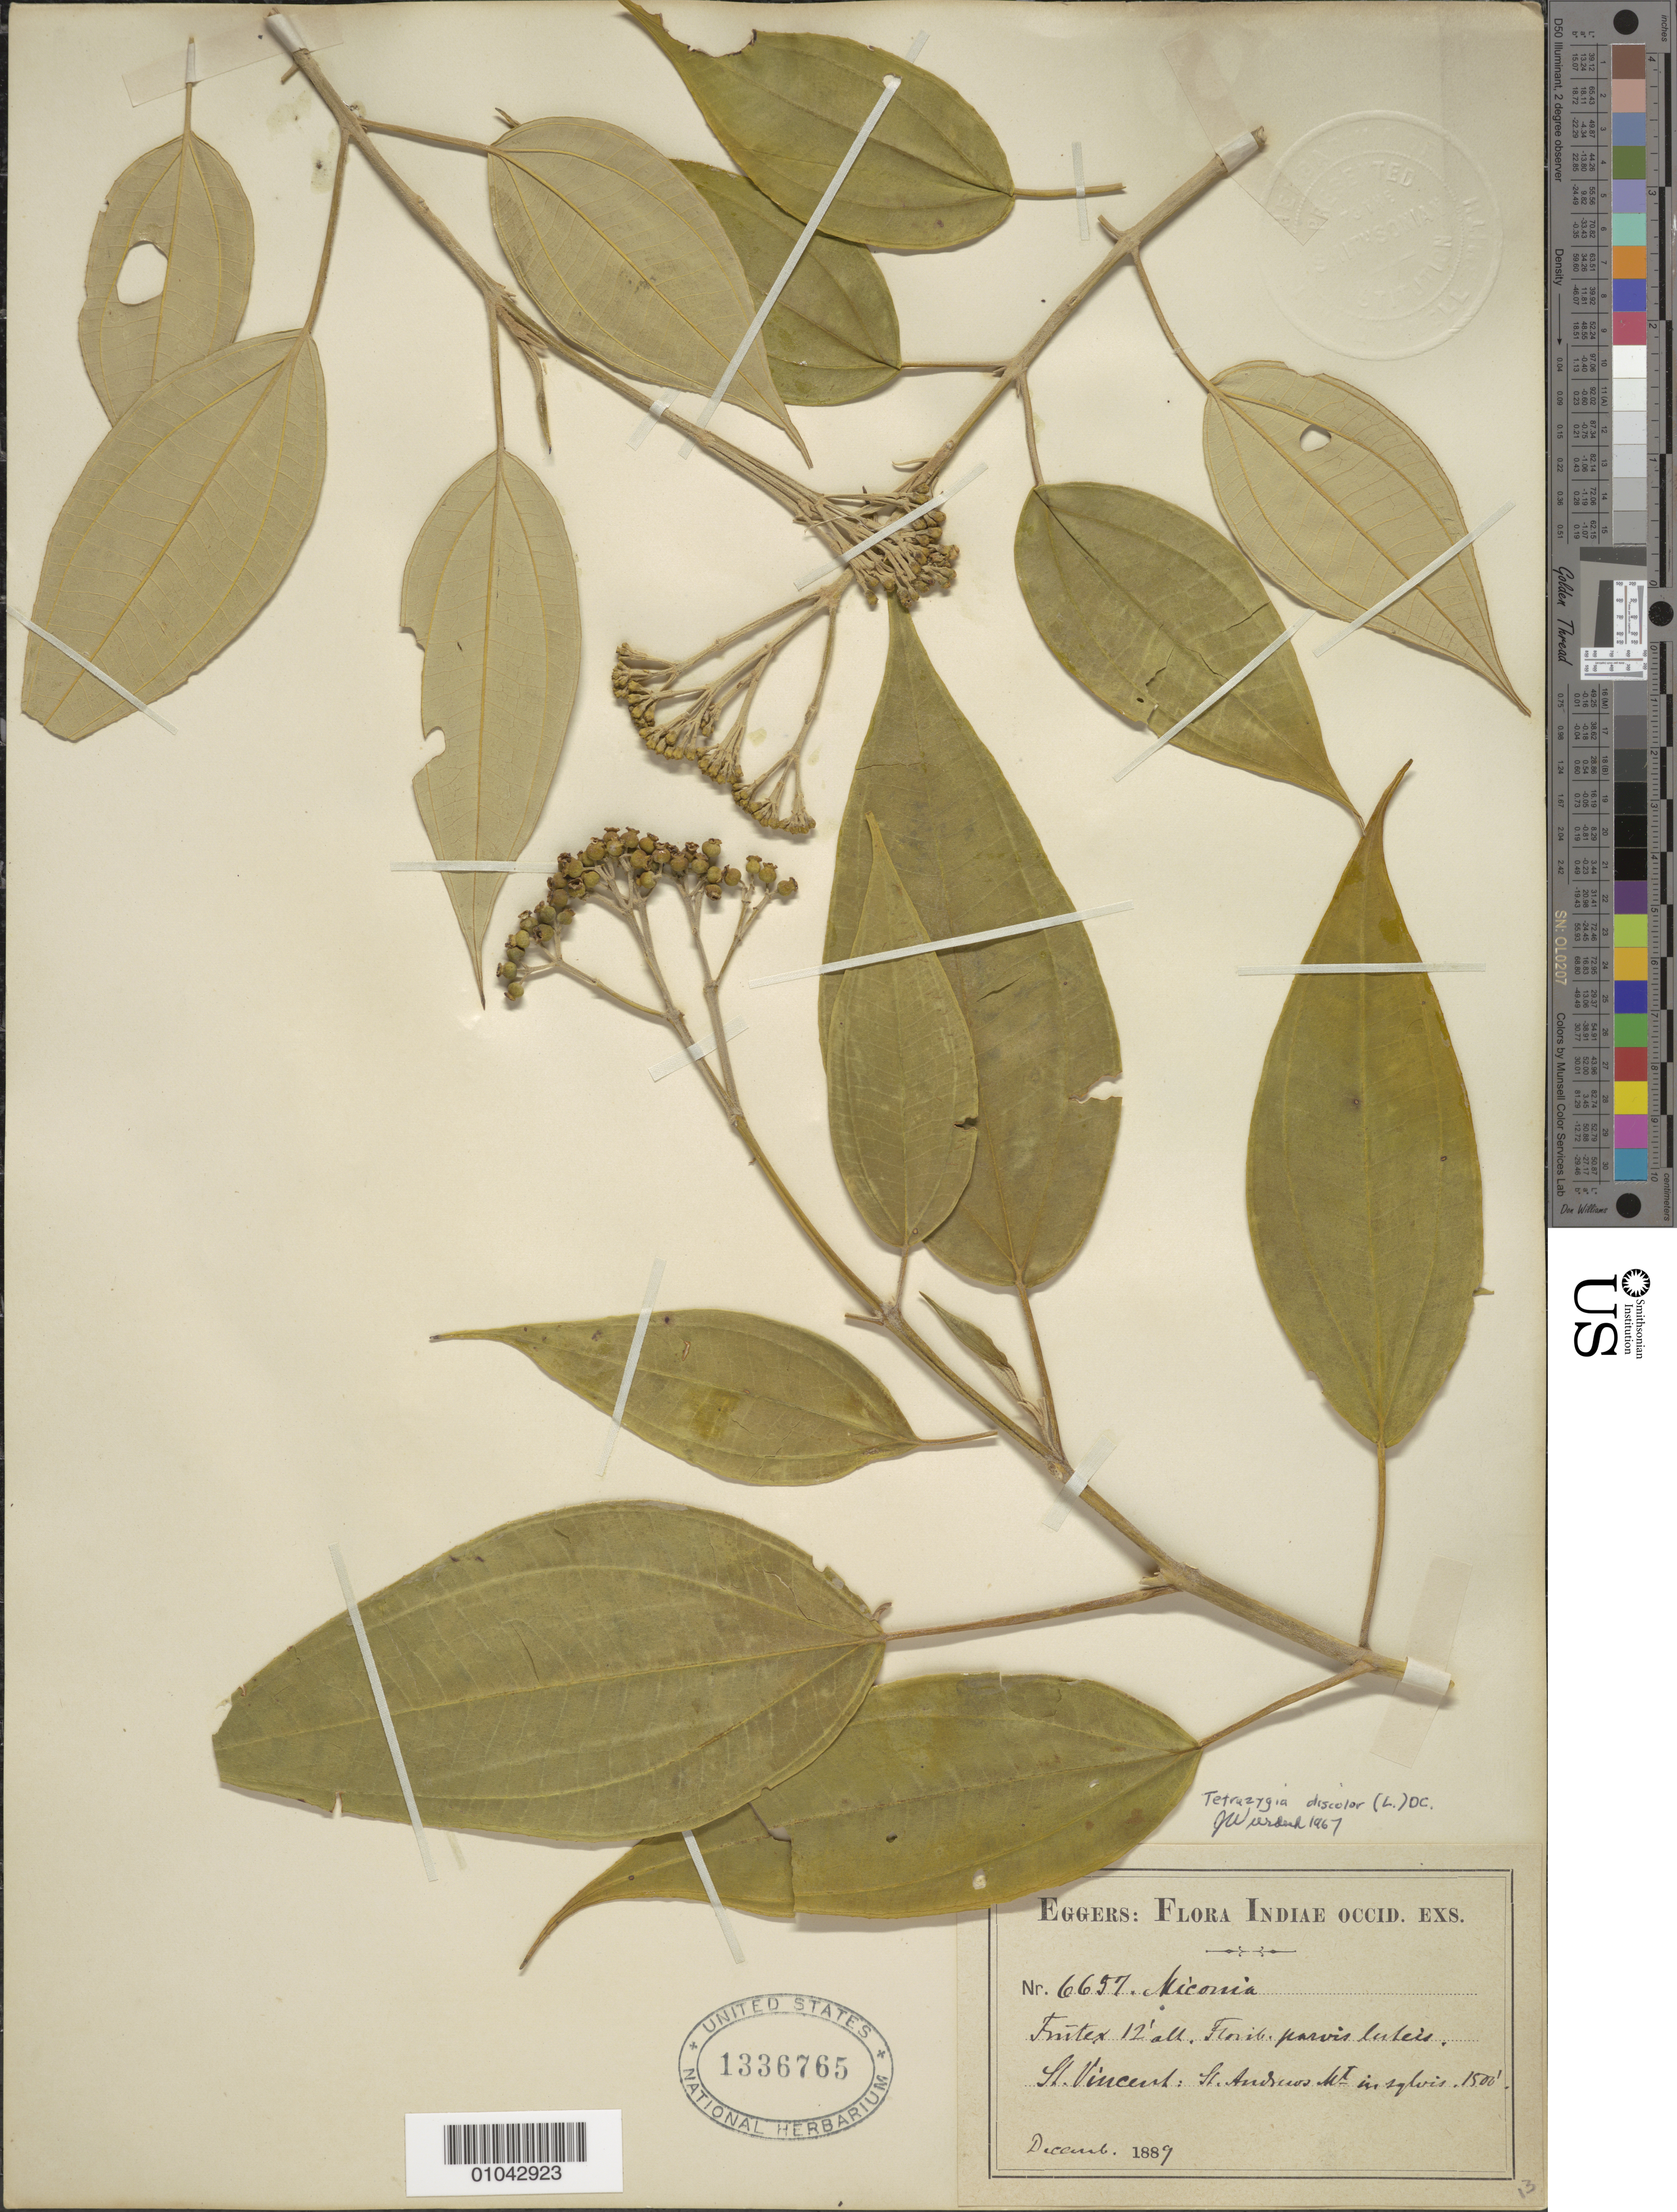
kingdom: Plantae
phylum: Tracheophyta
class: Magnoliopsida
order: Myrtales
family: Melastomataceae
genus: Tetrazygia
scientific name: Tetrazygia discolor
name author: (L.) DC.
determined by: Wurdack, John J., (US), US (UNITED STATES)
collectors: H. F. A. von Eggers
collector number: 6657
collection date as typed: Dec 1887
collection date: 1887-12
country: St. Vincent - Grenadines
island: St. Vincent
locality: St. Andrew Mt.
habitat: In sylvis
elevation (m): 457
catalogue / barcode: US 1336765